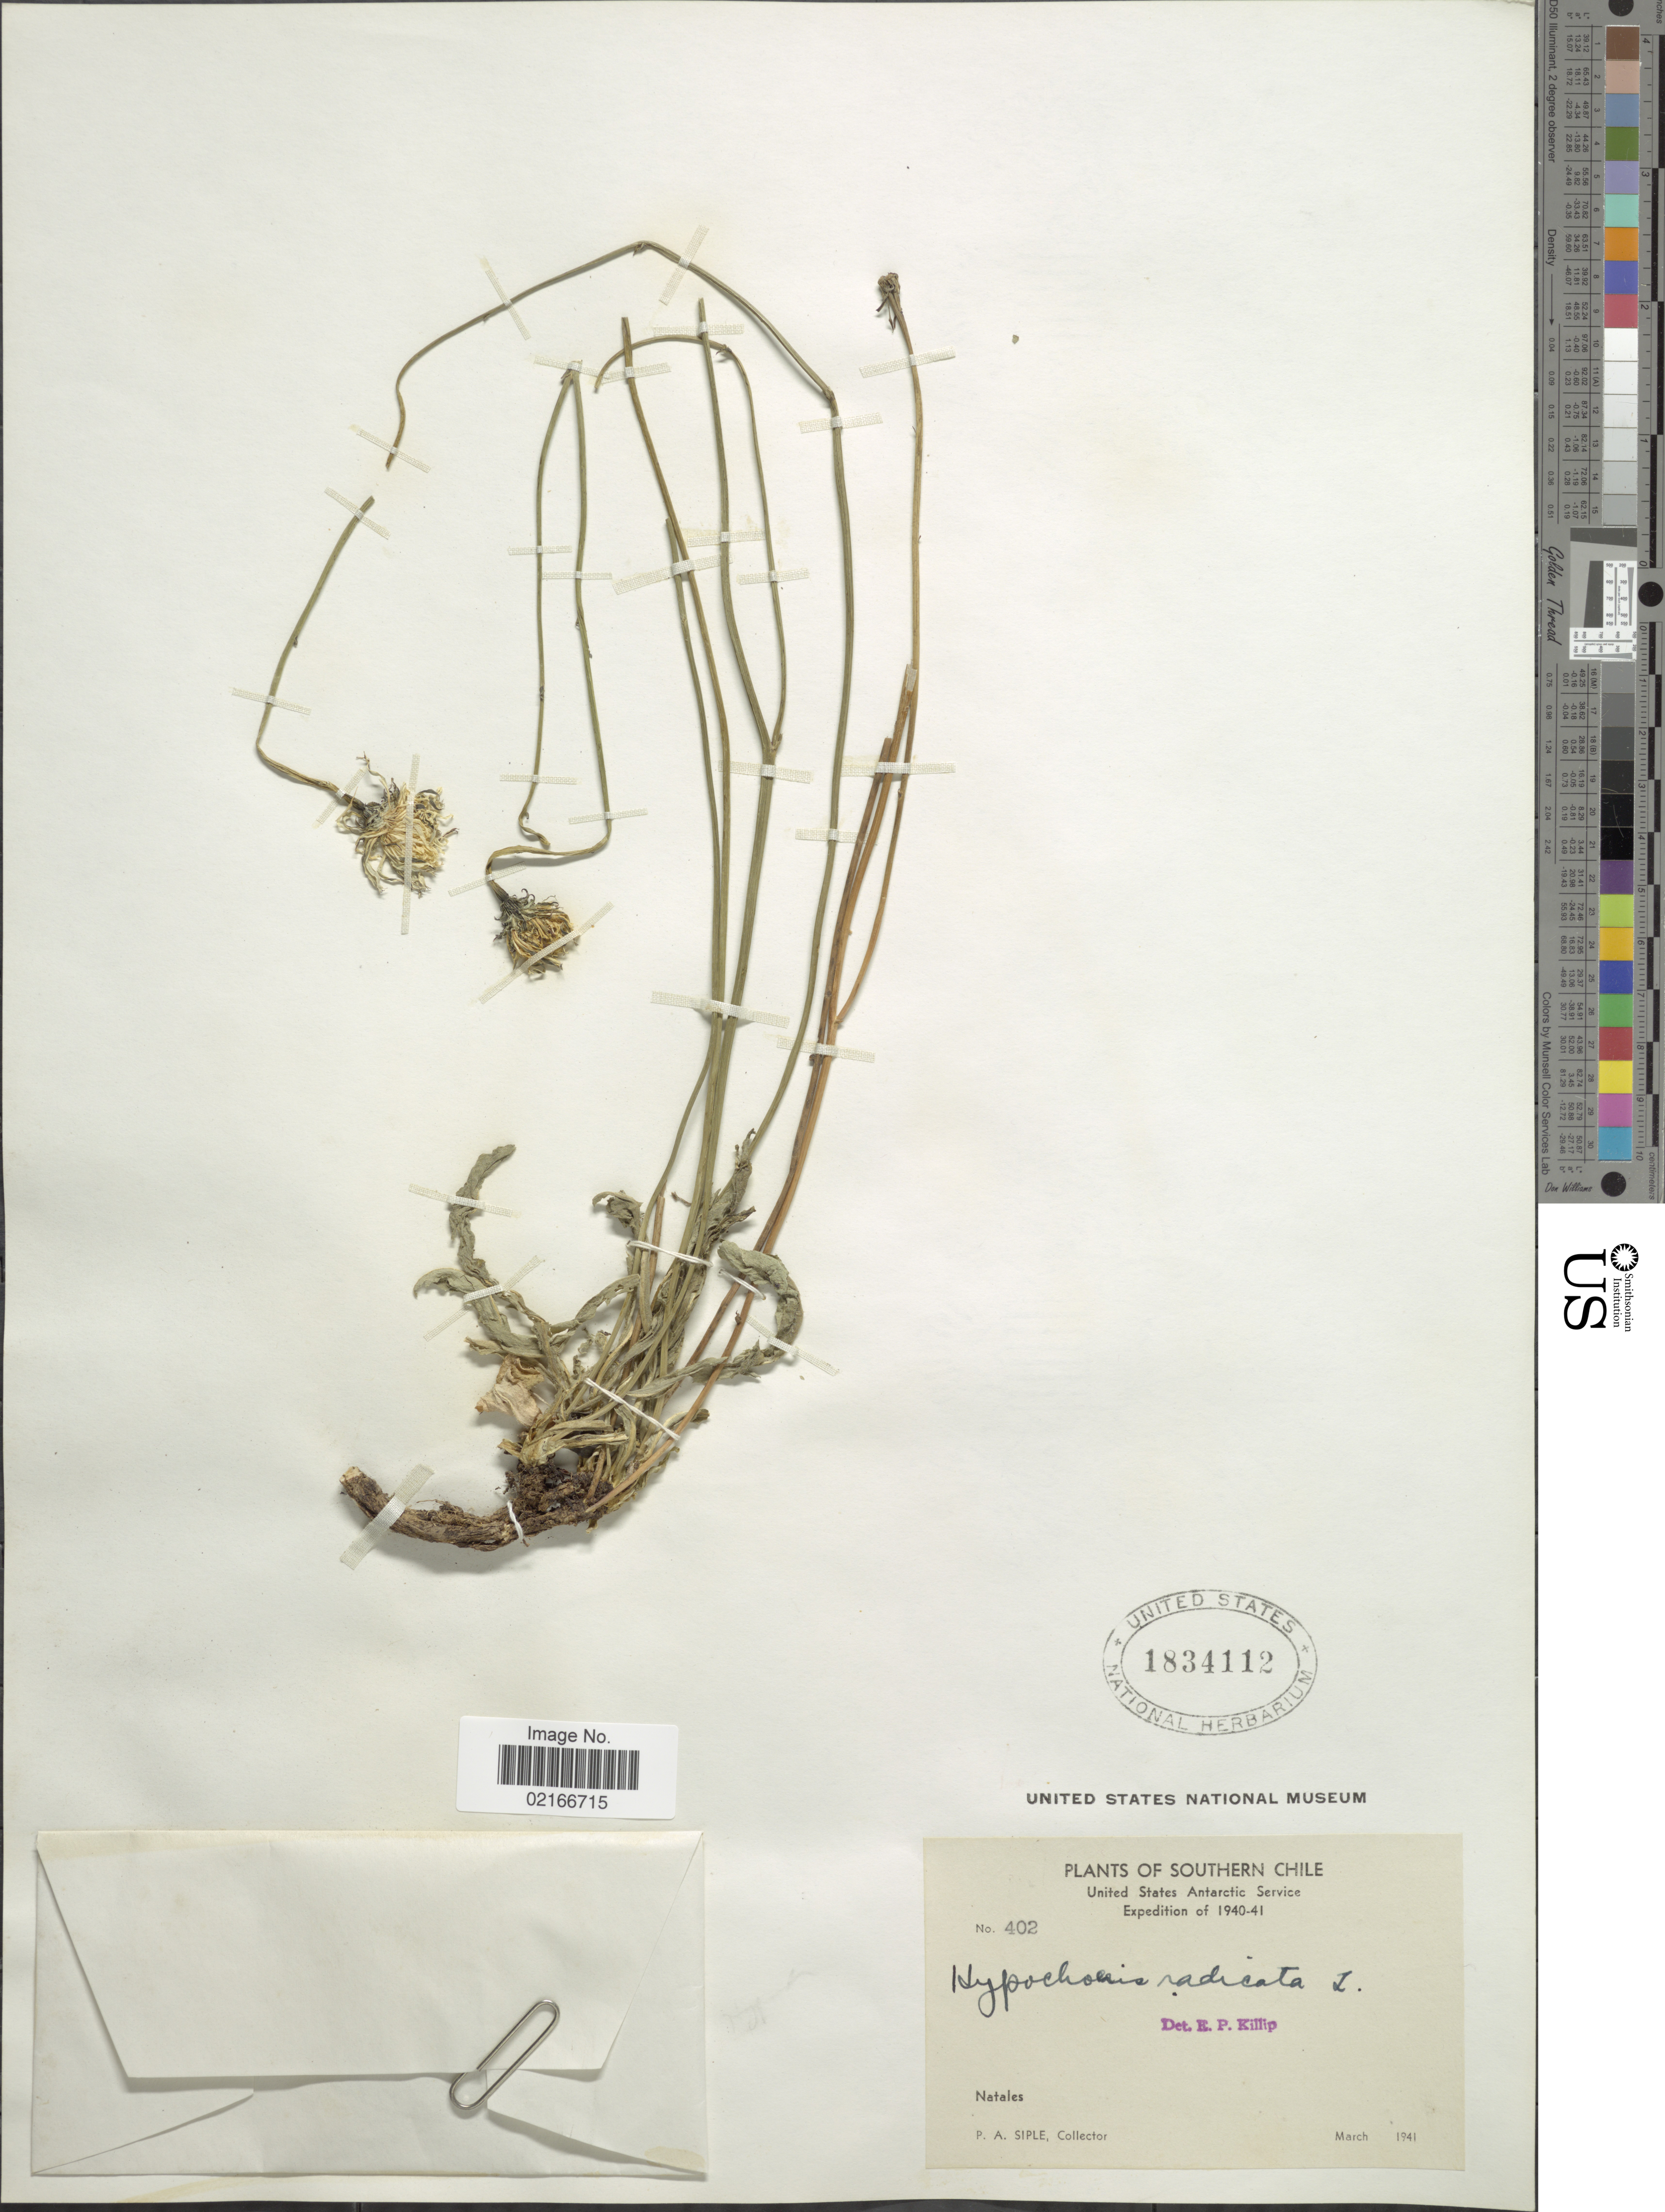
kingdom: Plantae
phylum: Tracheophyta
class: Magnoliopsida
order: Asterales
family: Asteraceae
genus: Hypochaeris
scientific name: Hypochaeris radicata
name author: L.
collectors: P. Siple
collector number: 402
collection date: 1941-03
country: Chile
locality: Southern Chile. Natales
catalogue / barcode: US 1834112